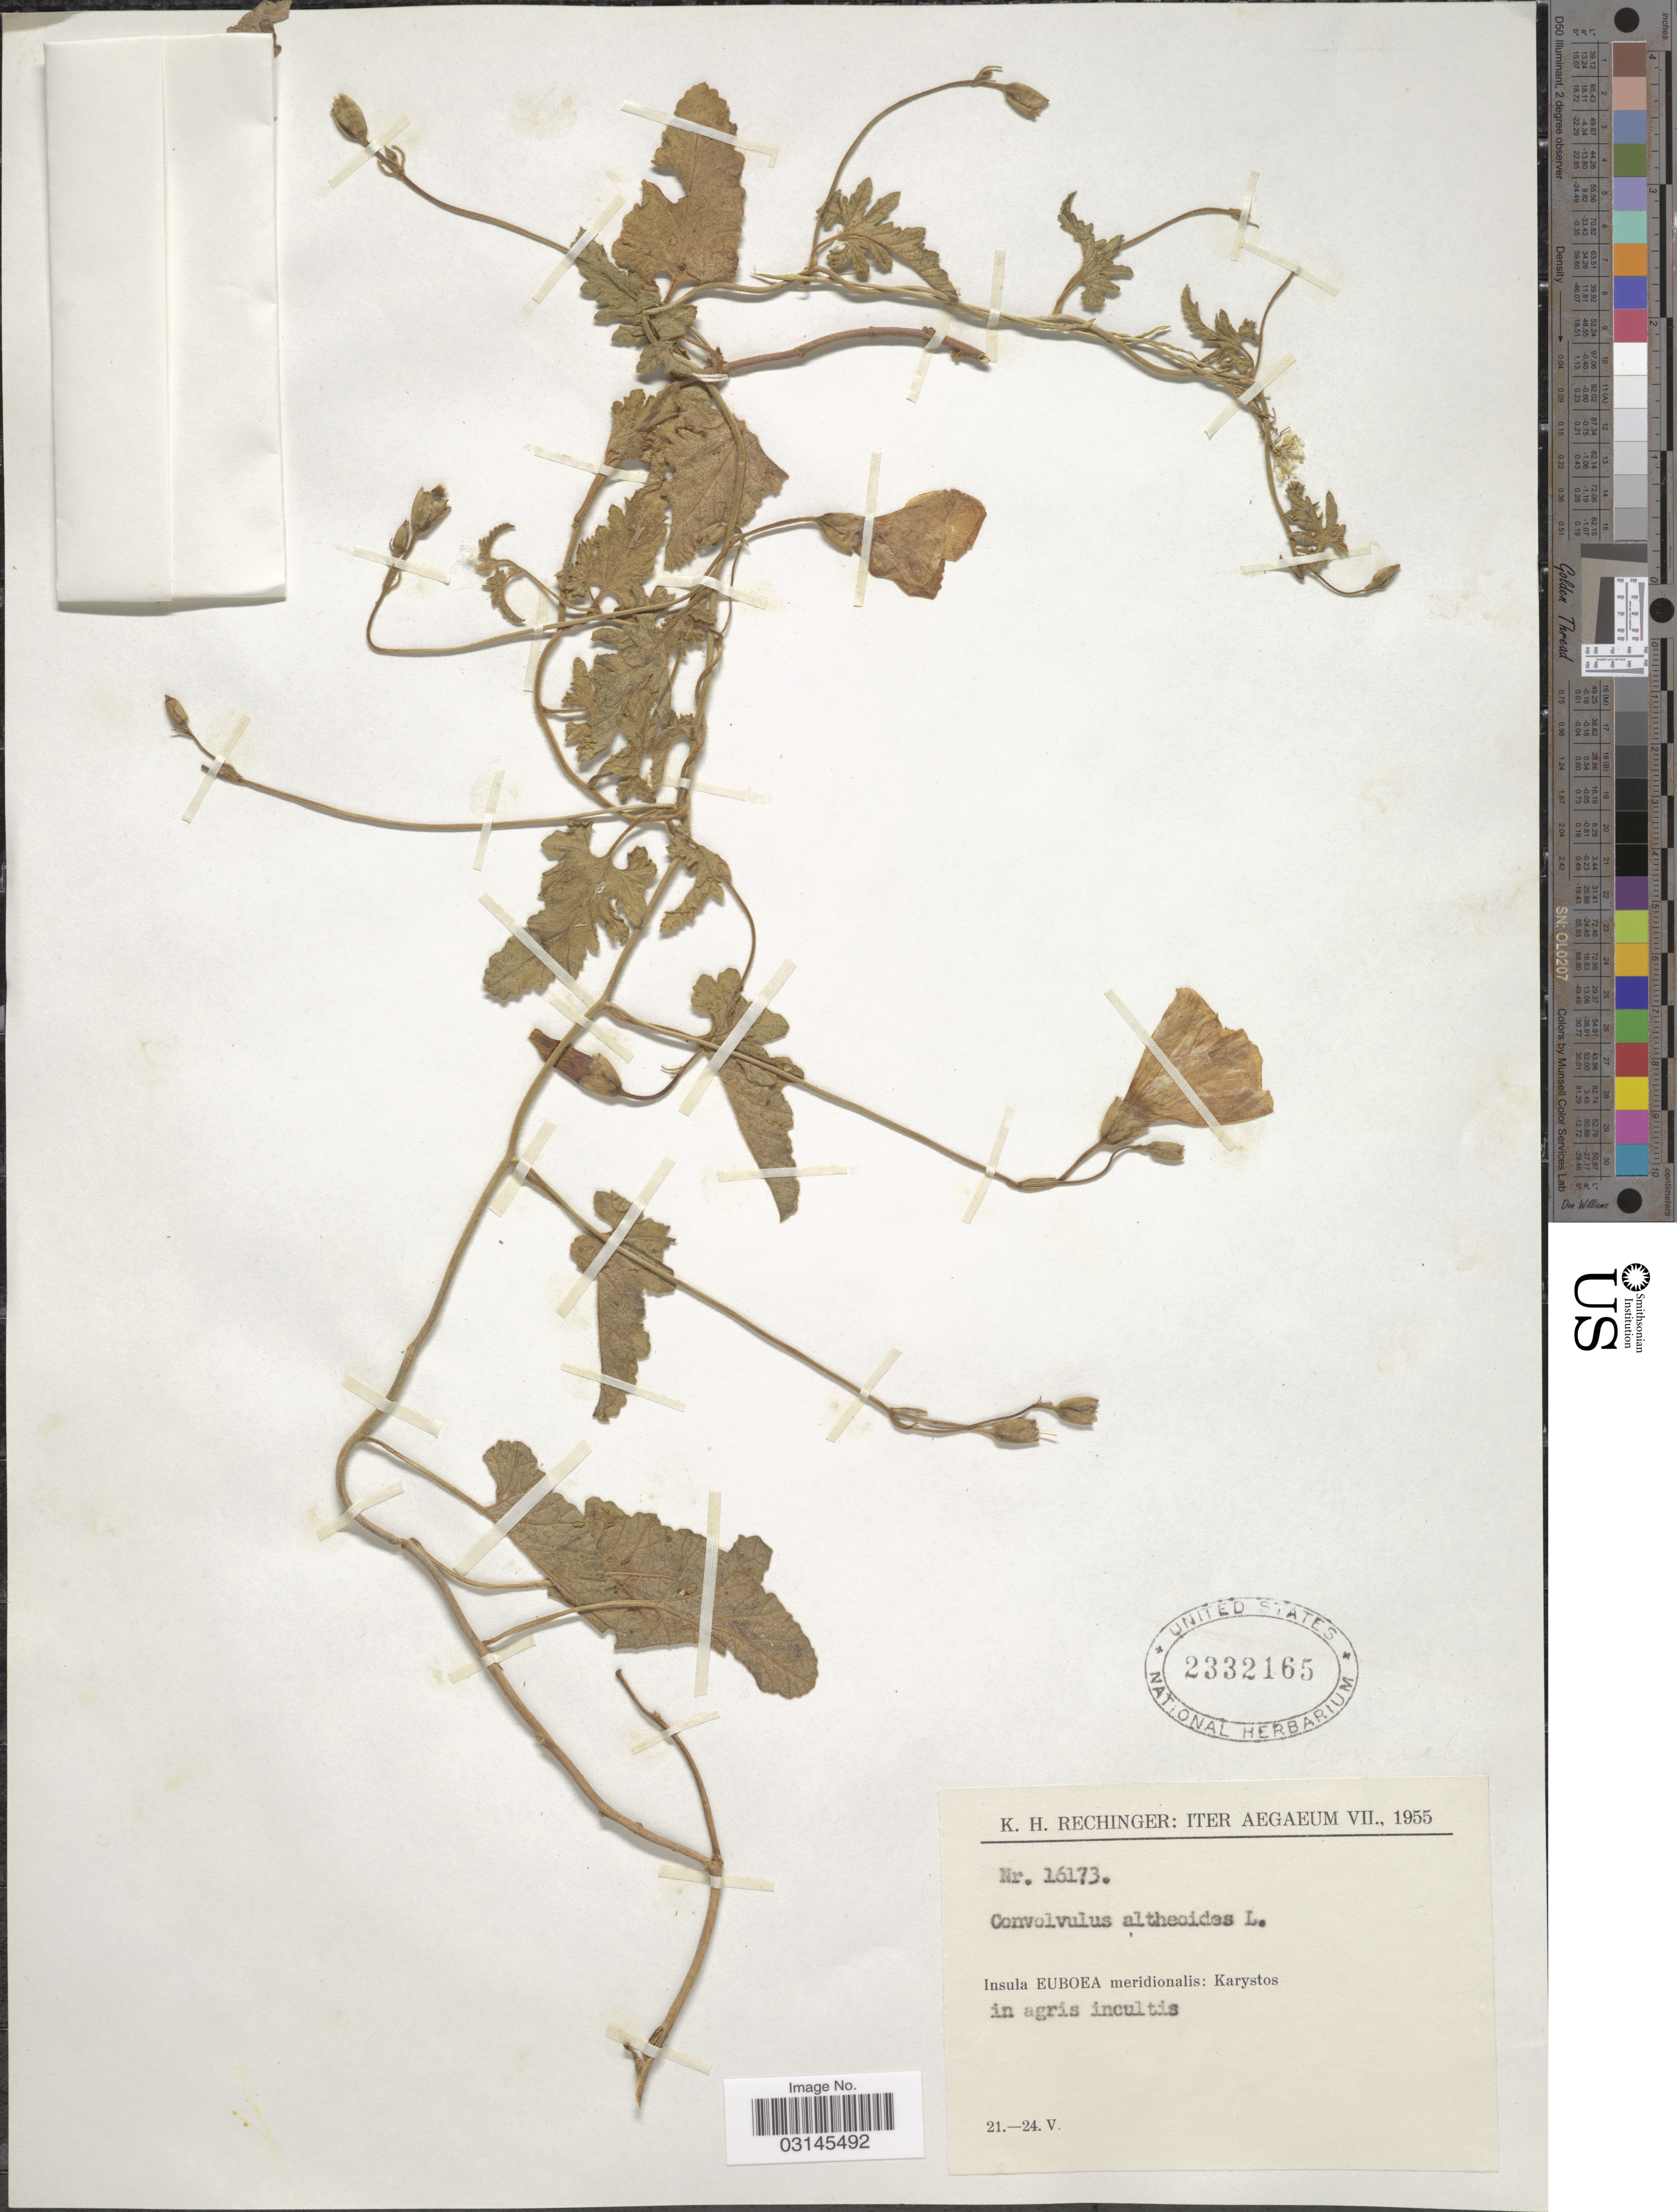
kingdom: Plantae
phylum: Tracheophyta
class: Magnoliopsida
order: Solanales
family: Convolvulaceae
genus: Convolvulus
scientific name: Convolvulus althaeoides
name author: L.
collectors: K. H. Rechinger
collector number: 16173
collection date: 1955-05-21/1955-05-24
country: Greece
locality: Iter Aegaeum. Insula Euboea meridionalis: Karystos.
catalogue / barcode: US 2332165